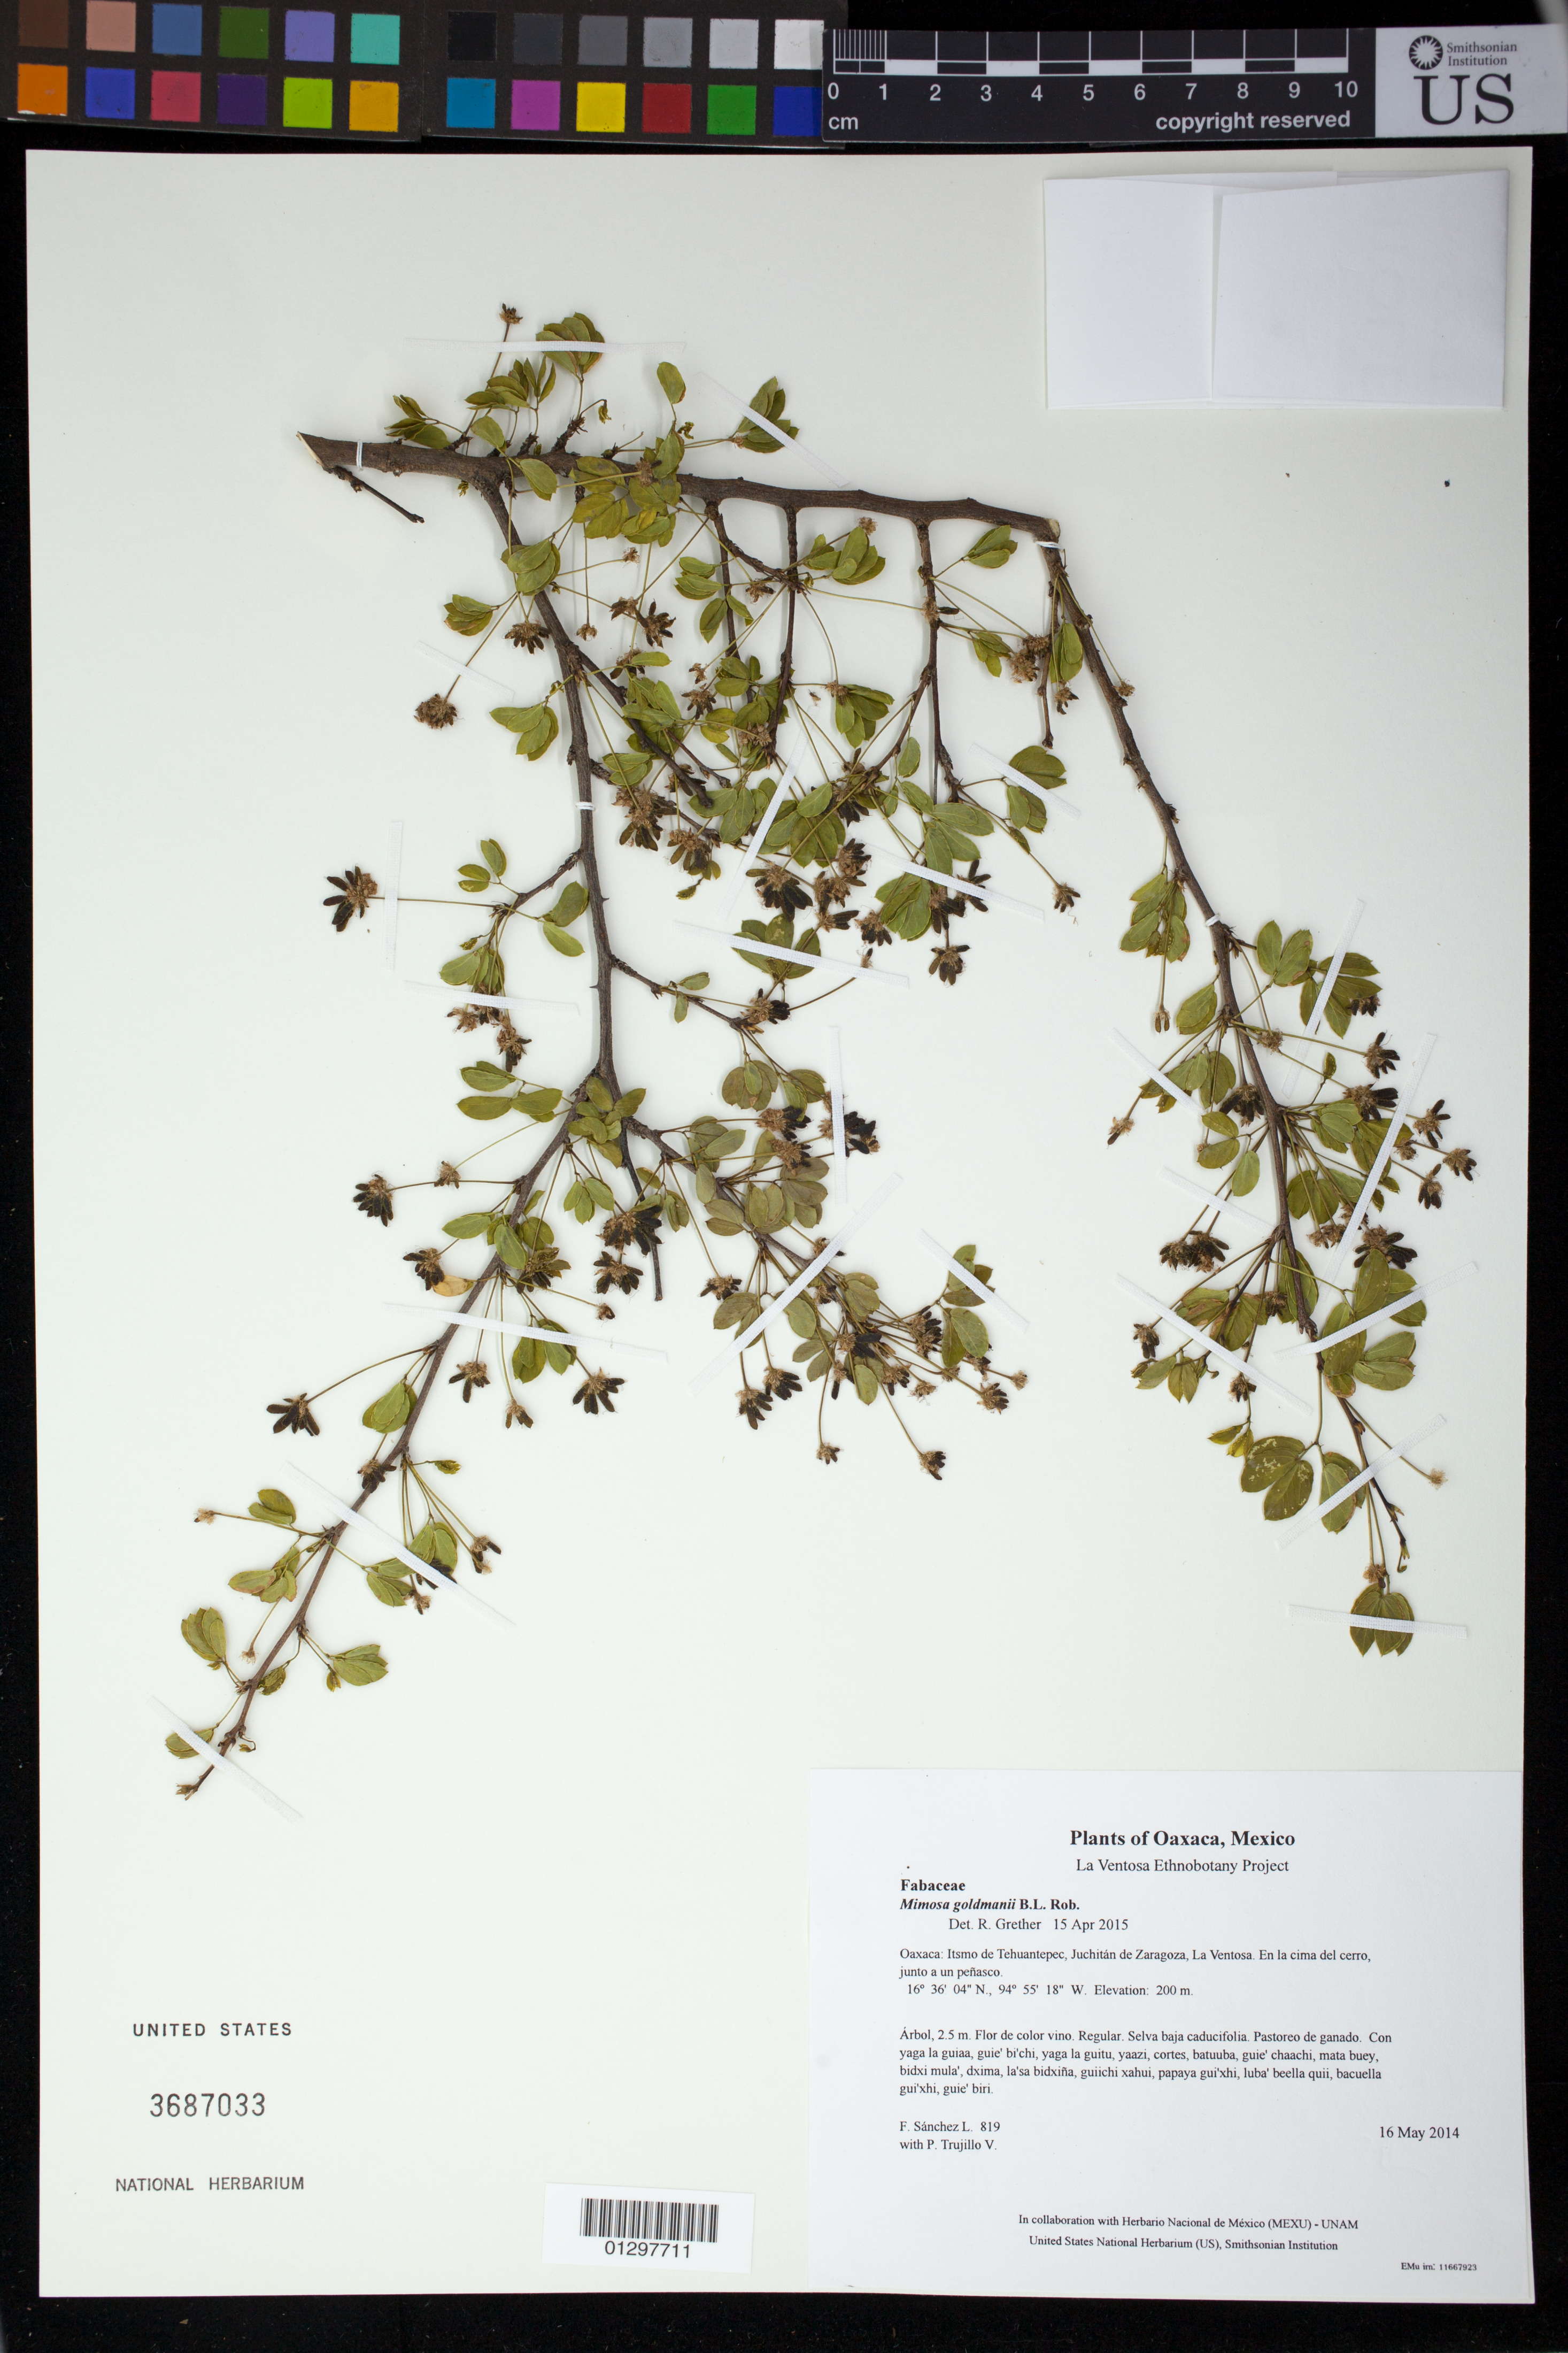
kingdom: Plantae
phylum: Tracheophyta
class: Magnoliopsida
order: Fabales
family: Fabaceae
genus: Mimosa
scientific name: Mimosa goldmanii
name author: B.L. Rob.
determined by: Grether, R.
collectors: F. Sánchez L. & P. Trujillo V.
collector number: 819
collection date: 2014-05-16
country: Mexico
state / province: Oaxaca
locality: Itsmo de Tehuantepec, Juchitán de Zaragoza, La Ventosa. En la cima del cerro, junto a un peñasco.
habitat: Selva baja caducifolia. Pastoreo de ganado.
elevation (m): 200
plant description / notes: JEBOT, MEXU, SERO, US; Yaga. 2.5 m. Guie' naxiña' nacahui. Nuu.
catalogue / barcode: US 3687033